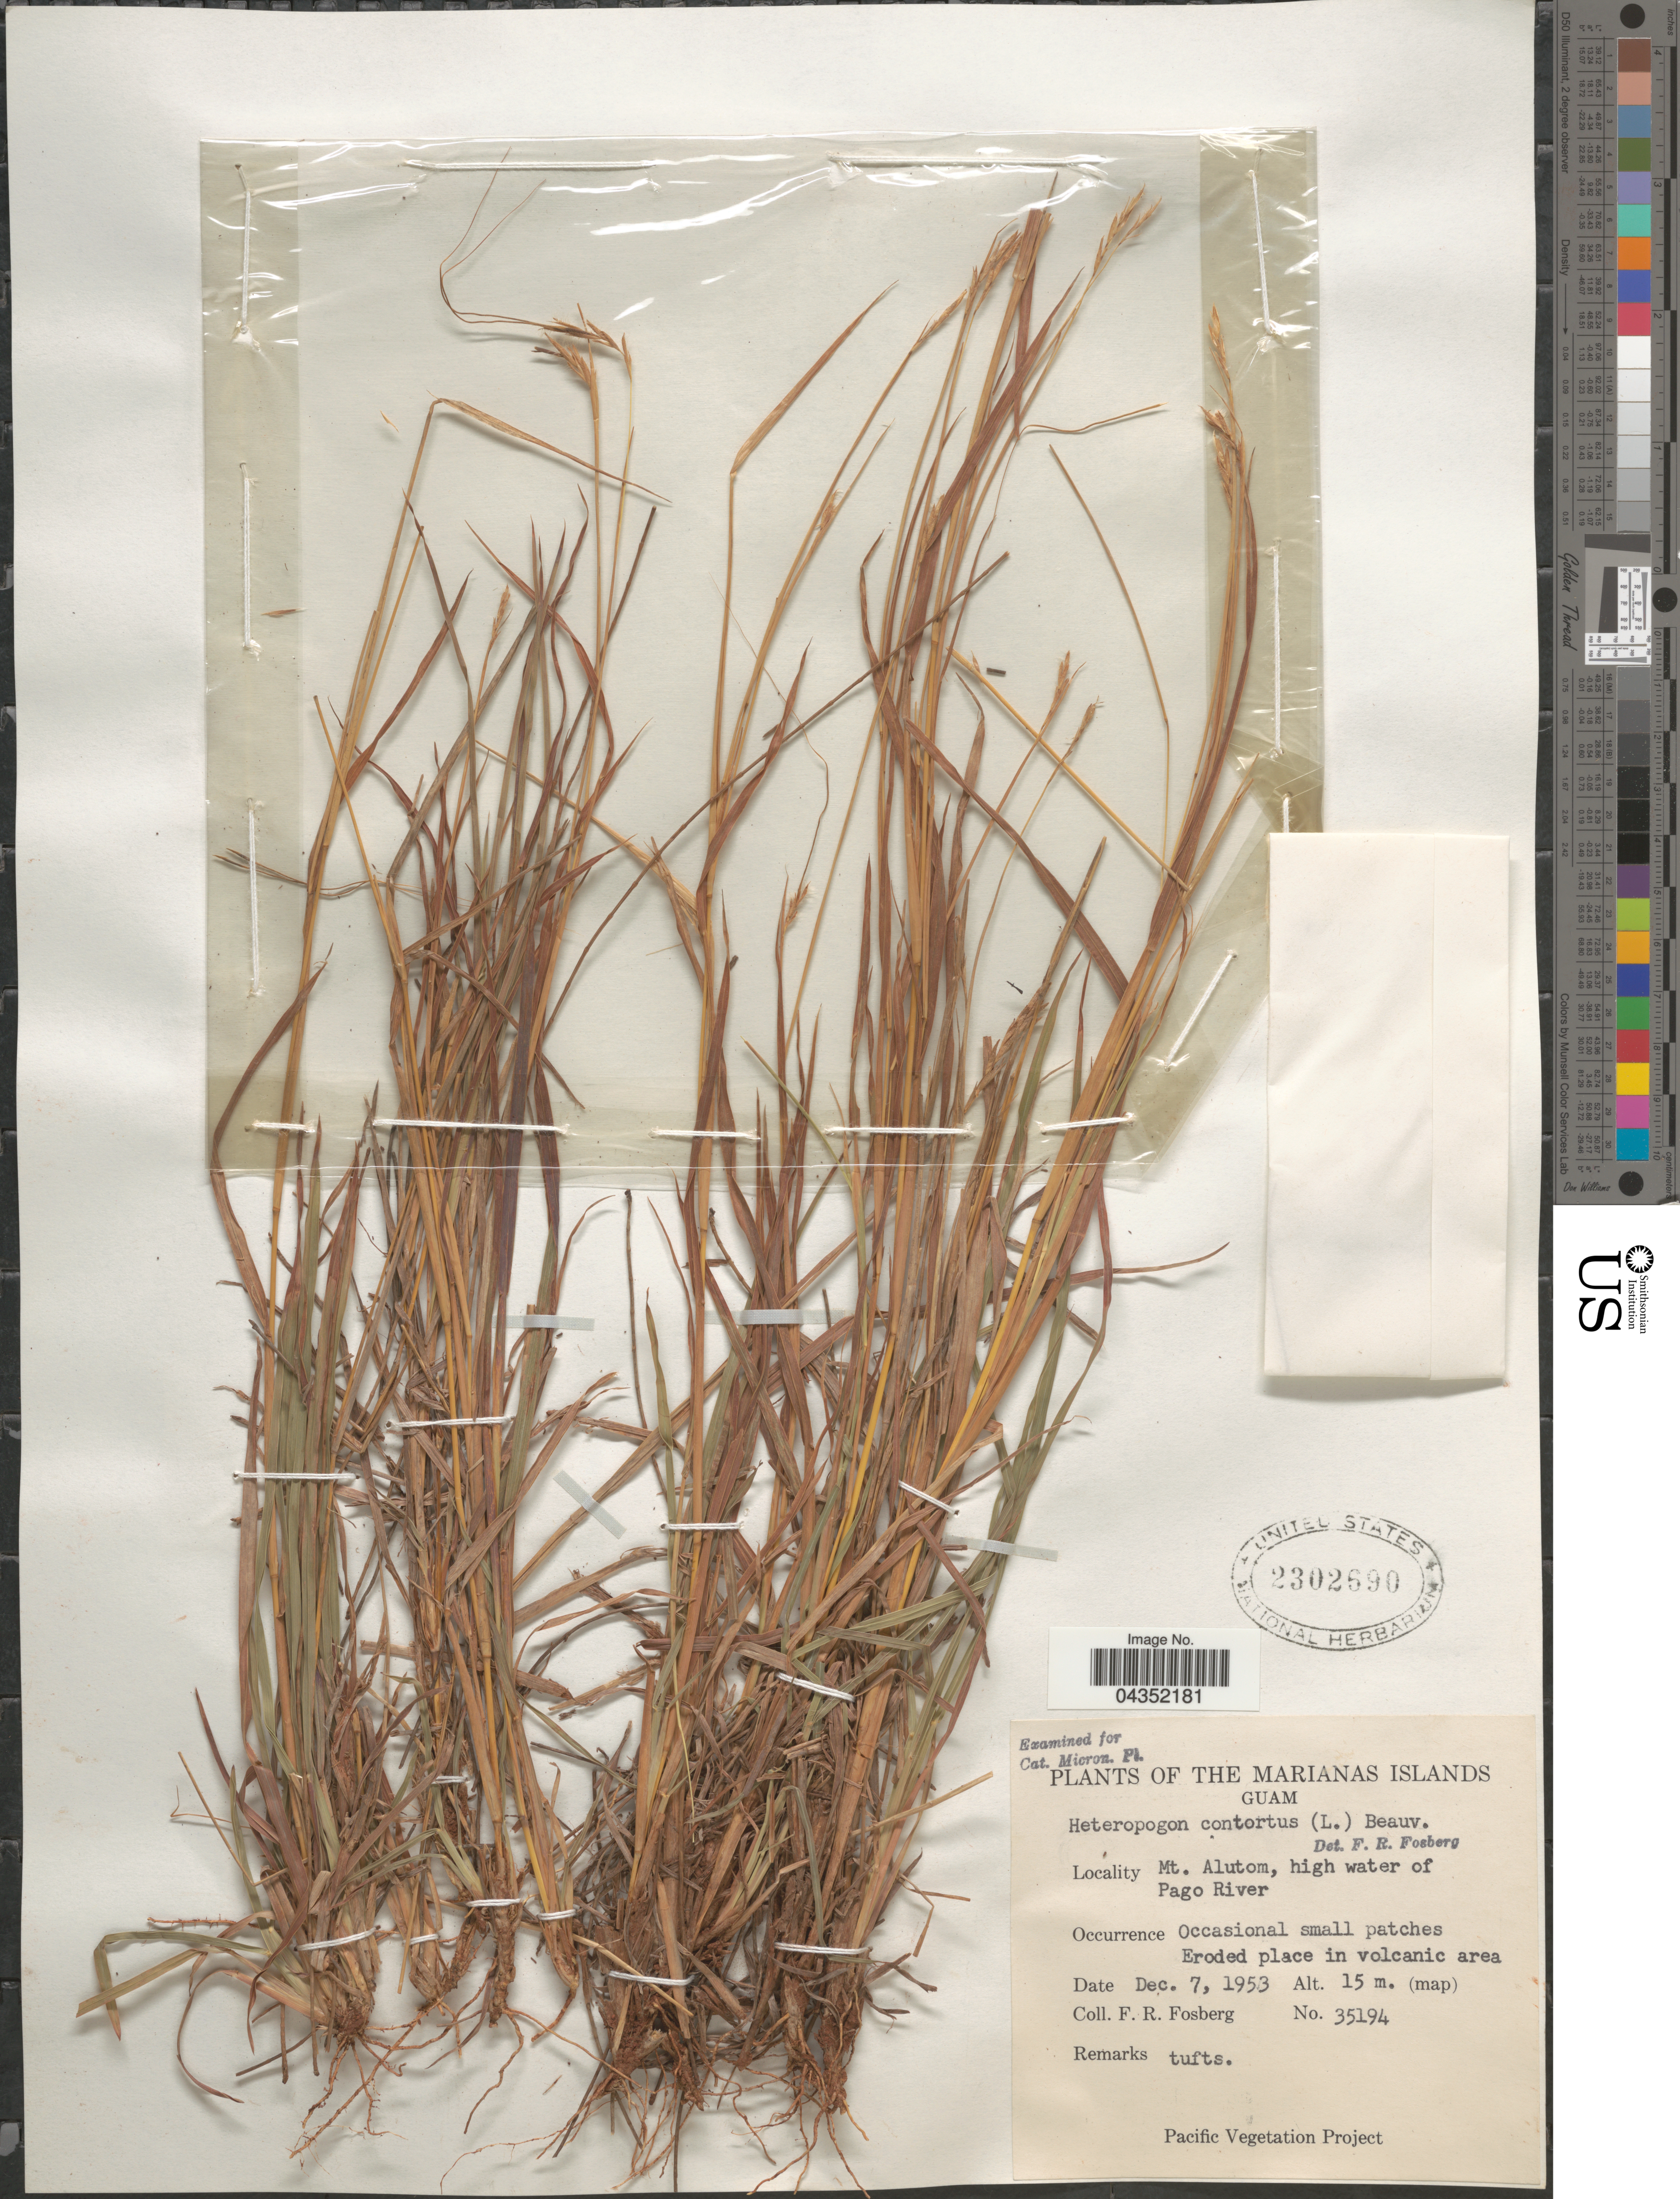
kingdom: Plantae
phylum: Tracheophyta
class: Liliopsida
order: Poales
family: Poaceae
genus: Heteropogon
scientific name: Heteropogon contortus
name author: (L.) P. Beauv. ex Roem. & Schult.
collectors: F. R. Fosberg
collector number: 35194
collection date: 1953-12-07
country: Guam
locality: The Marianas Islands. Mt. Alutom, high water of Pago River.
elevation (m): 15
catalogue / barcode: US 2302690